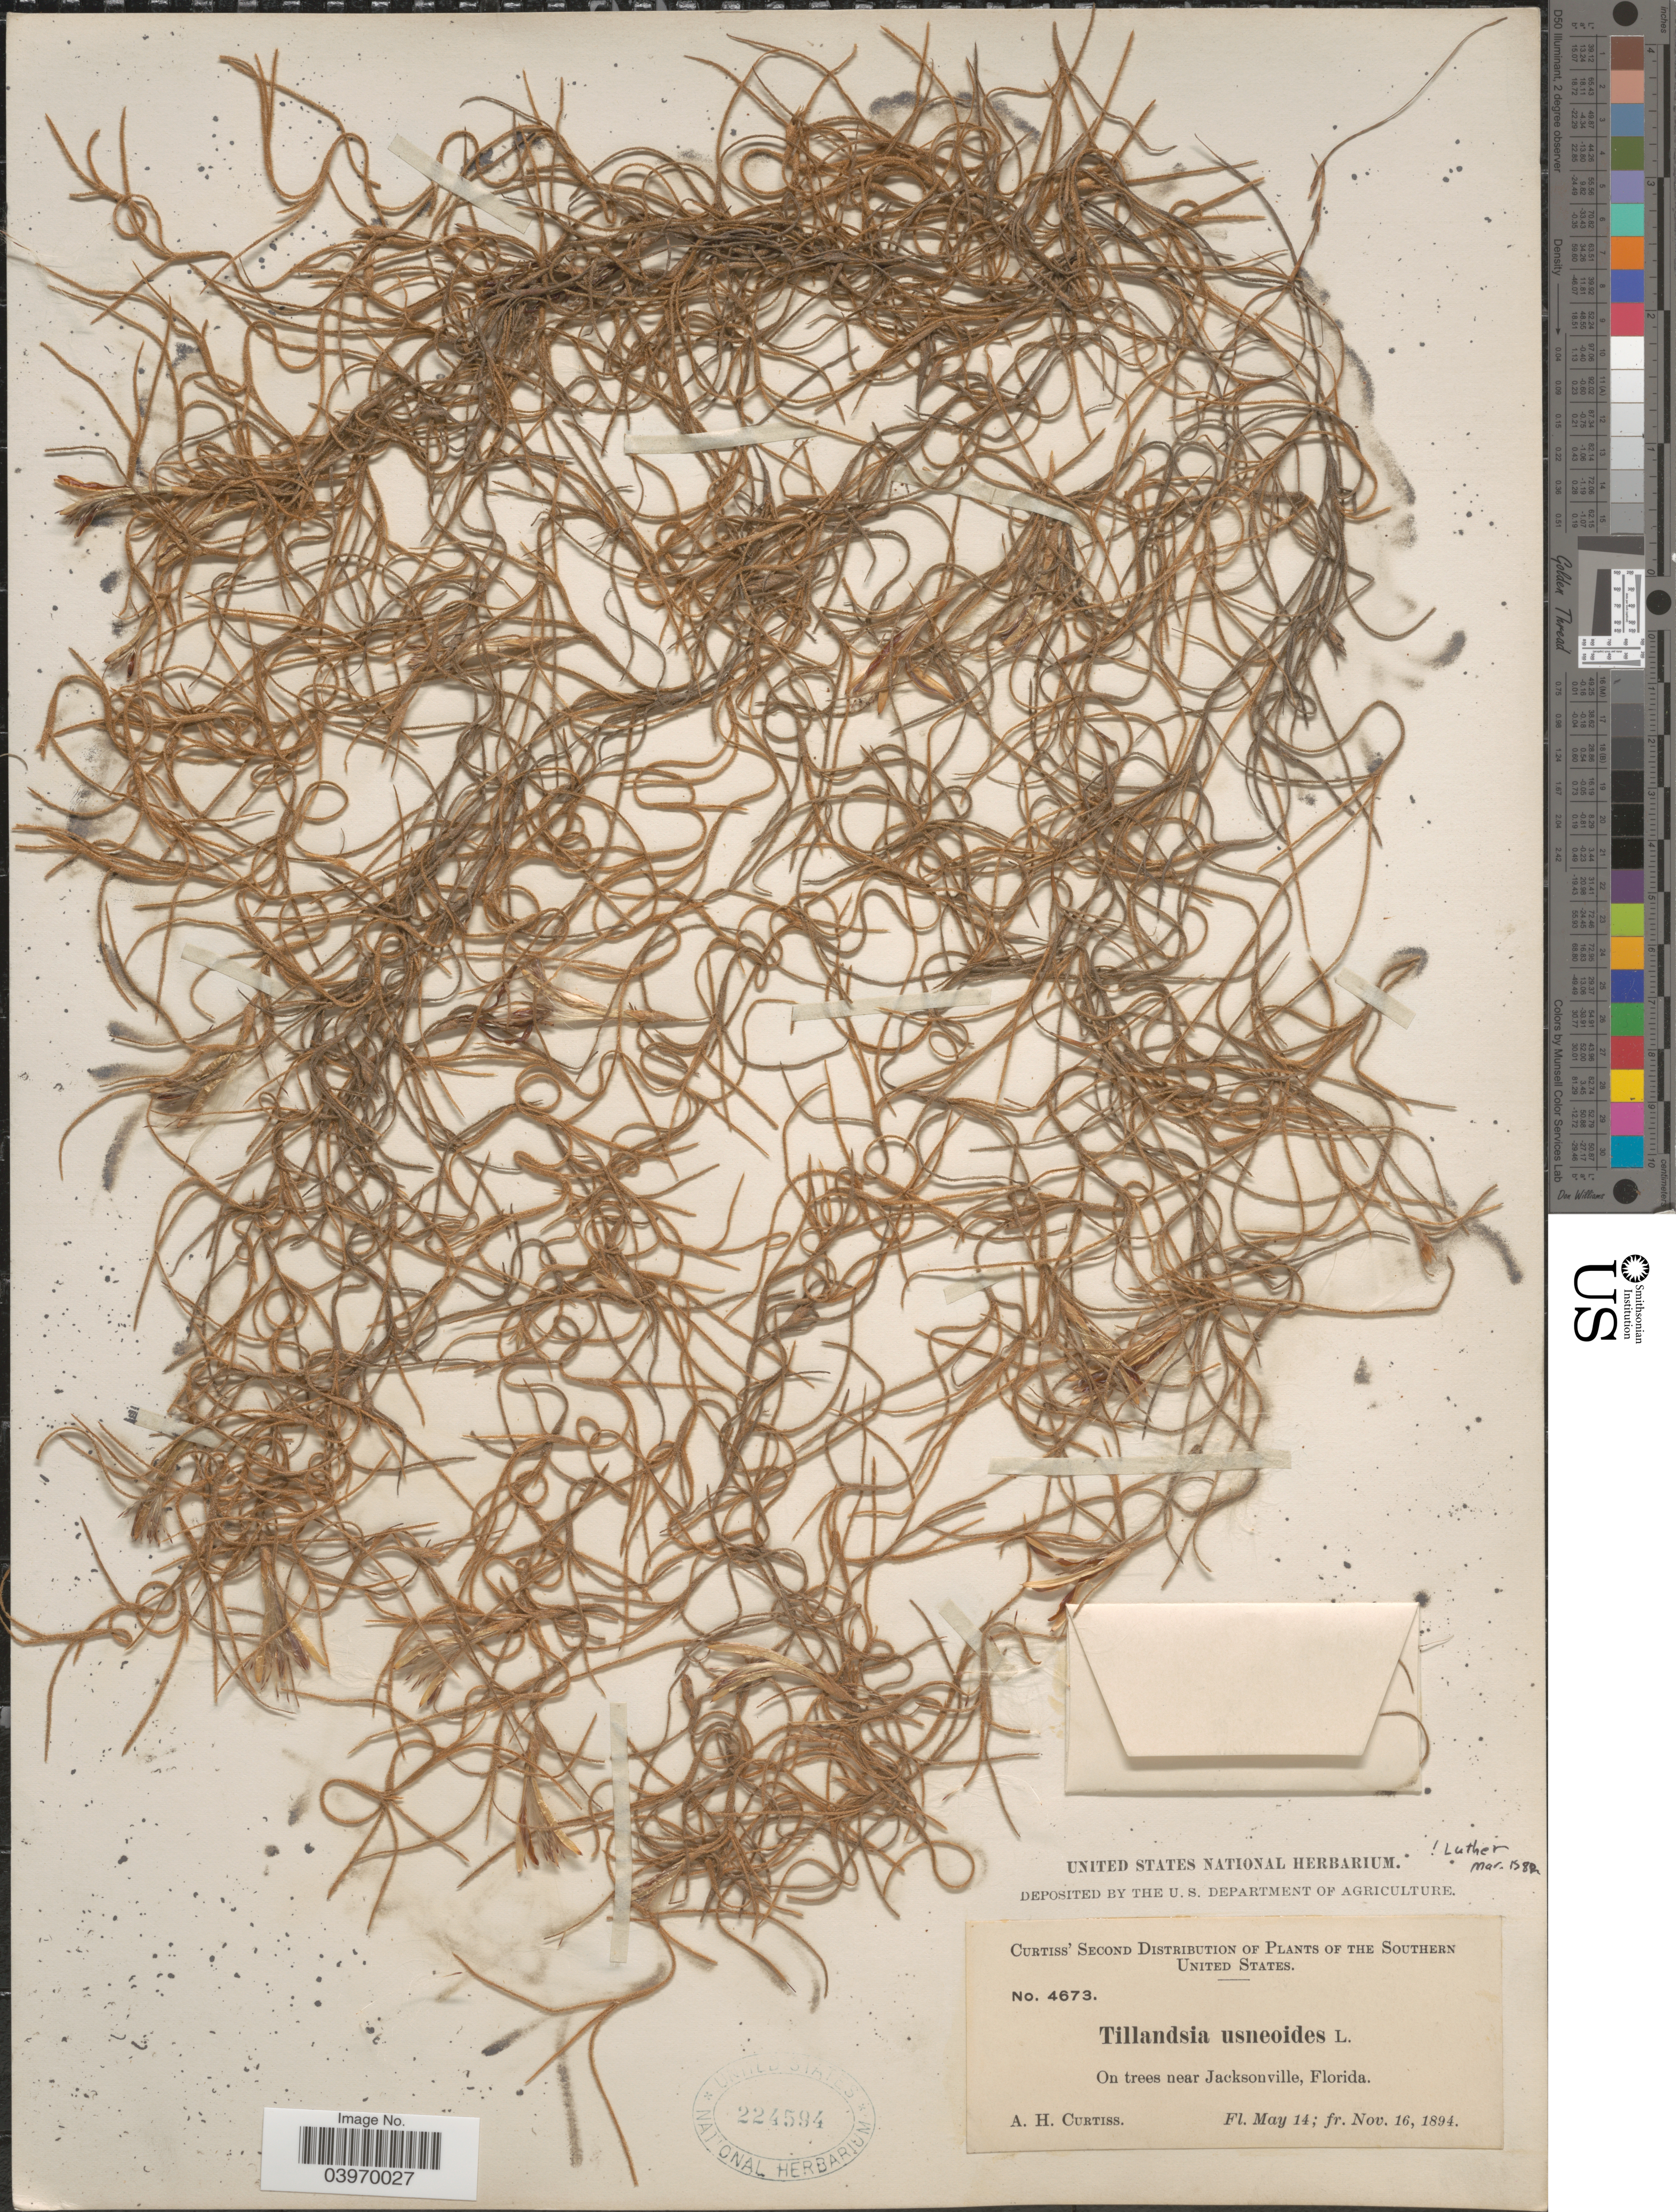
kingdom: Plantae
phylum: Tracheophyta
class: Liliopsida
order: Poales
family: Bromeliaceae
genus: Tillandsia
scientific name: Tillandsia usneoides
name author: (L.) L.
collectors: A. H. Curtiss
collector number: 4673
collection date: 1894-05-14/1894-11-16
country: United States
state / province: Florida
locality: The Southern United States. On trees near Jacksonville.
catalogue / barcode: US 224594